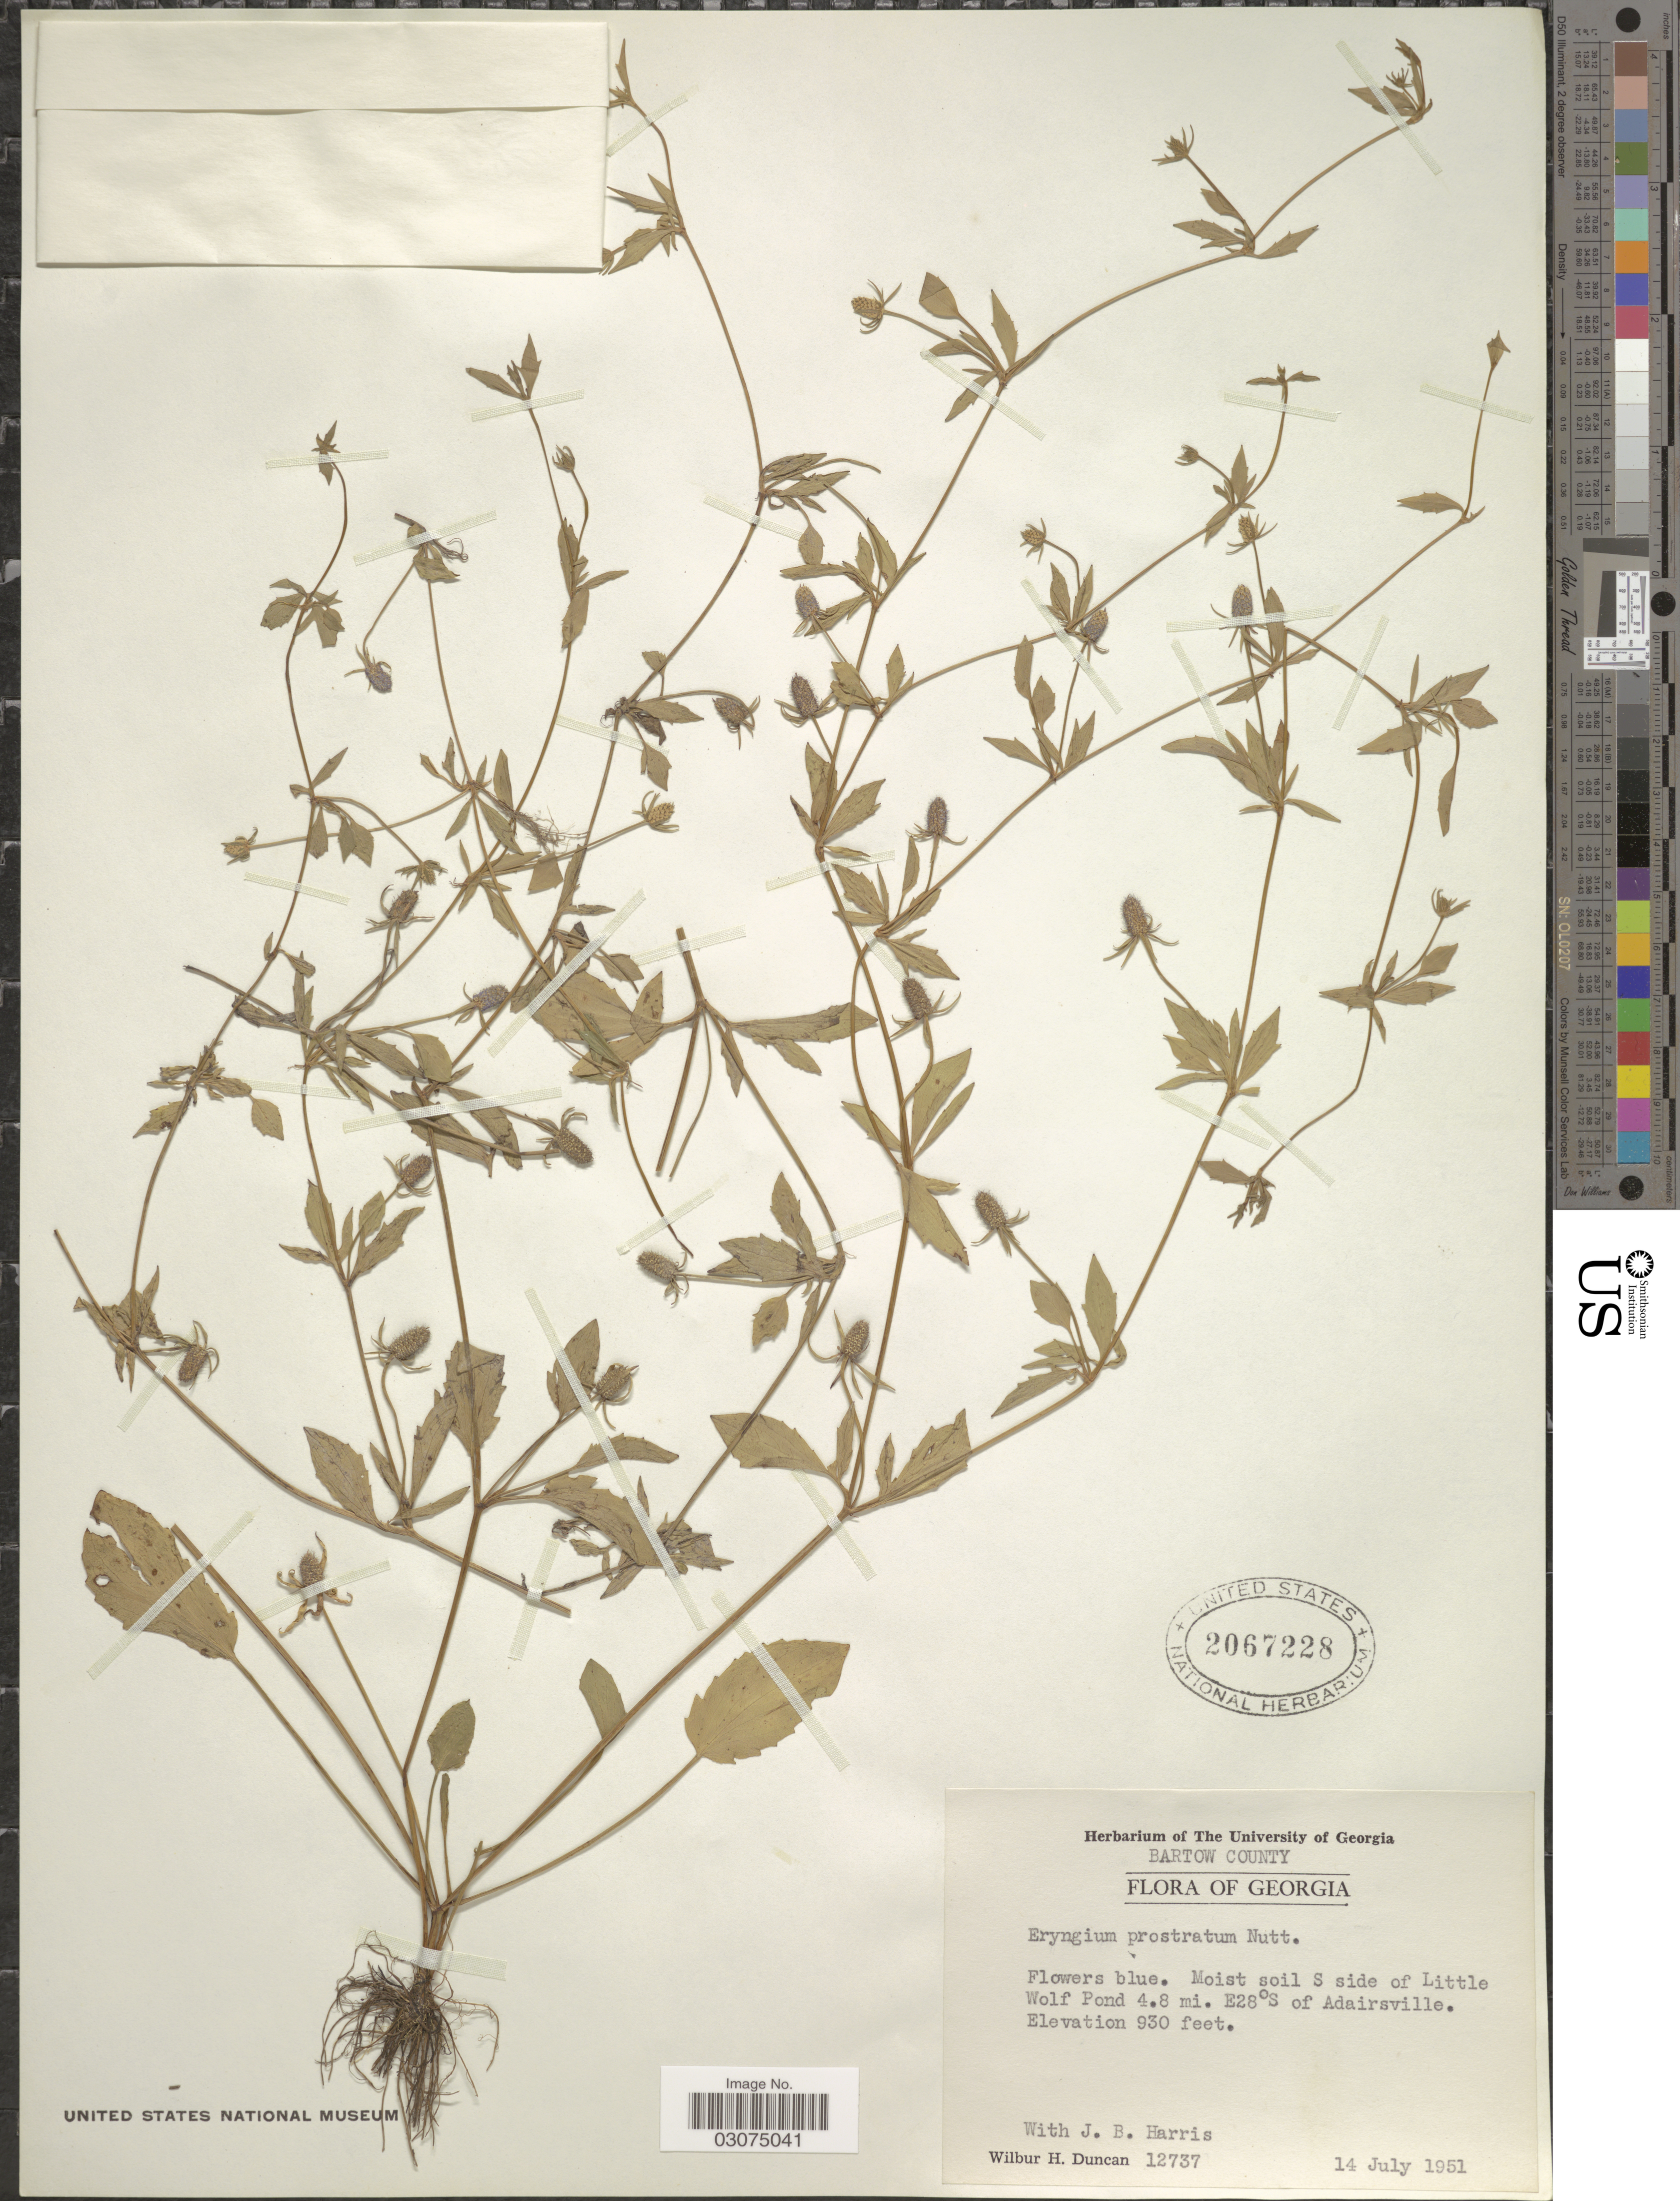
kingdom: Plantae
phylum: Tracheophyta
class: Magnoliopsida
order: Apiales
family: Apiaceae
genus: Eryngium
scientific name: Eryngium prostratum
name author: Nutt. ex DC.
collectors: W. H. Duncan & J. B. Harris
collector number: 12737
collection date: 1951-07-14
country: United States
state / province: Georgia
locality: Bartow County. S side of Little Wolf Pond 4.8 mi. E28ºS of Adairsville.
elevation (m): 283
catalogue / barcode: US 2067228